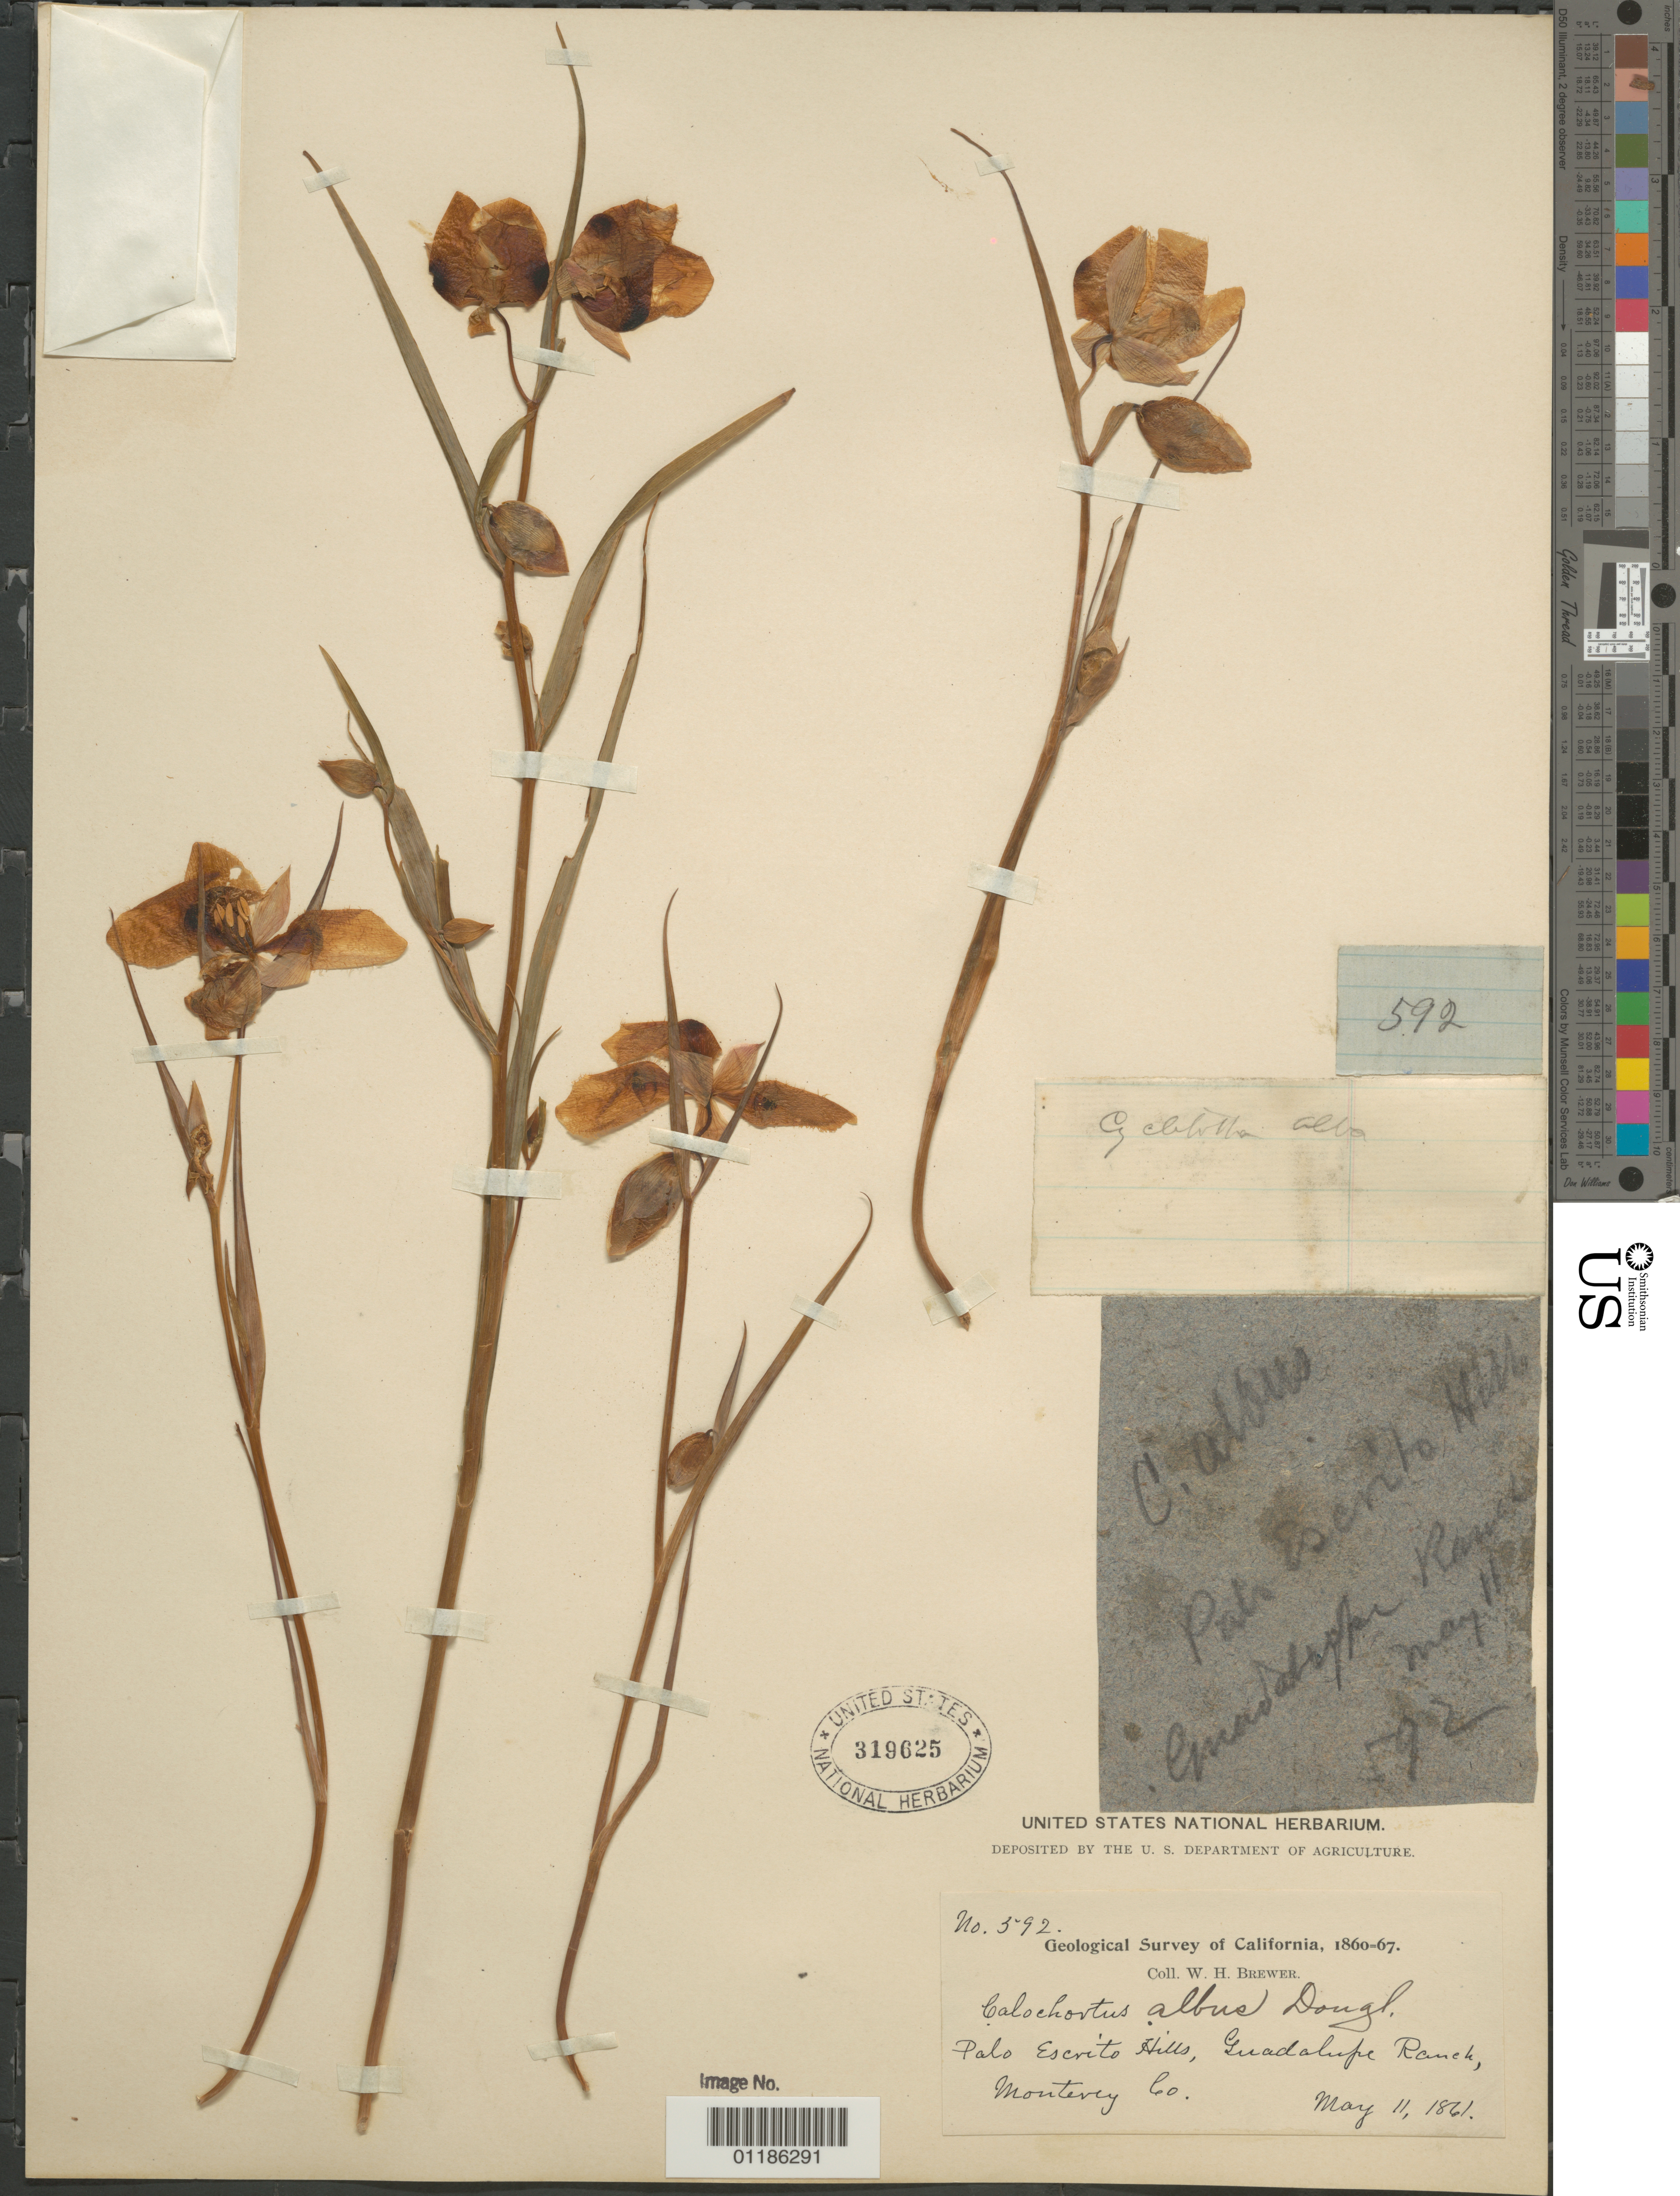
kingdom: Plantae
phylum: Tracheophyta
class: Liliopsida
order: Liliales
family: Liliaceae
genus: Calochortus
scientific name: Calochortus albus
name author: (Benth.) Douglas ex Benth.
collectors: W. H. Brewer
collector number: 592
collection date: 1861-05-11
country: United States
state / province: California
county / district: Monterey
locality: Palo Escrito Hills, Guadaloupe Ranch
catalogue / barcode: US 319625